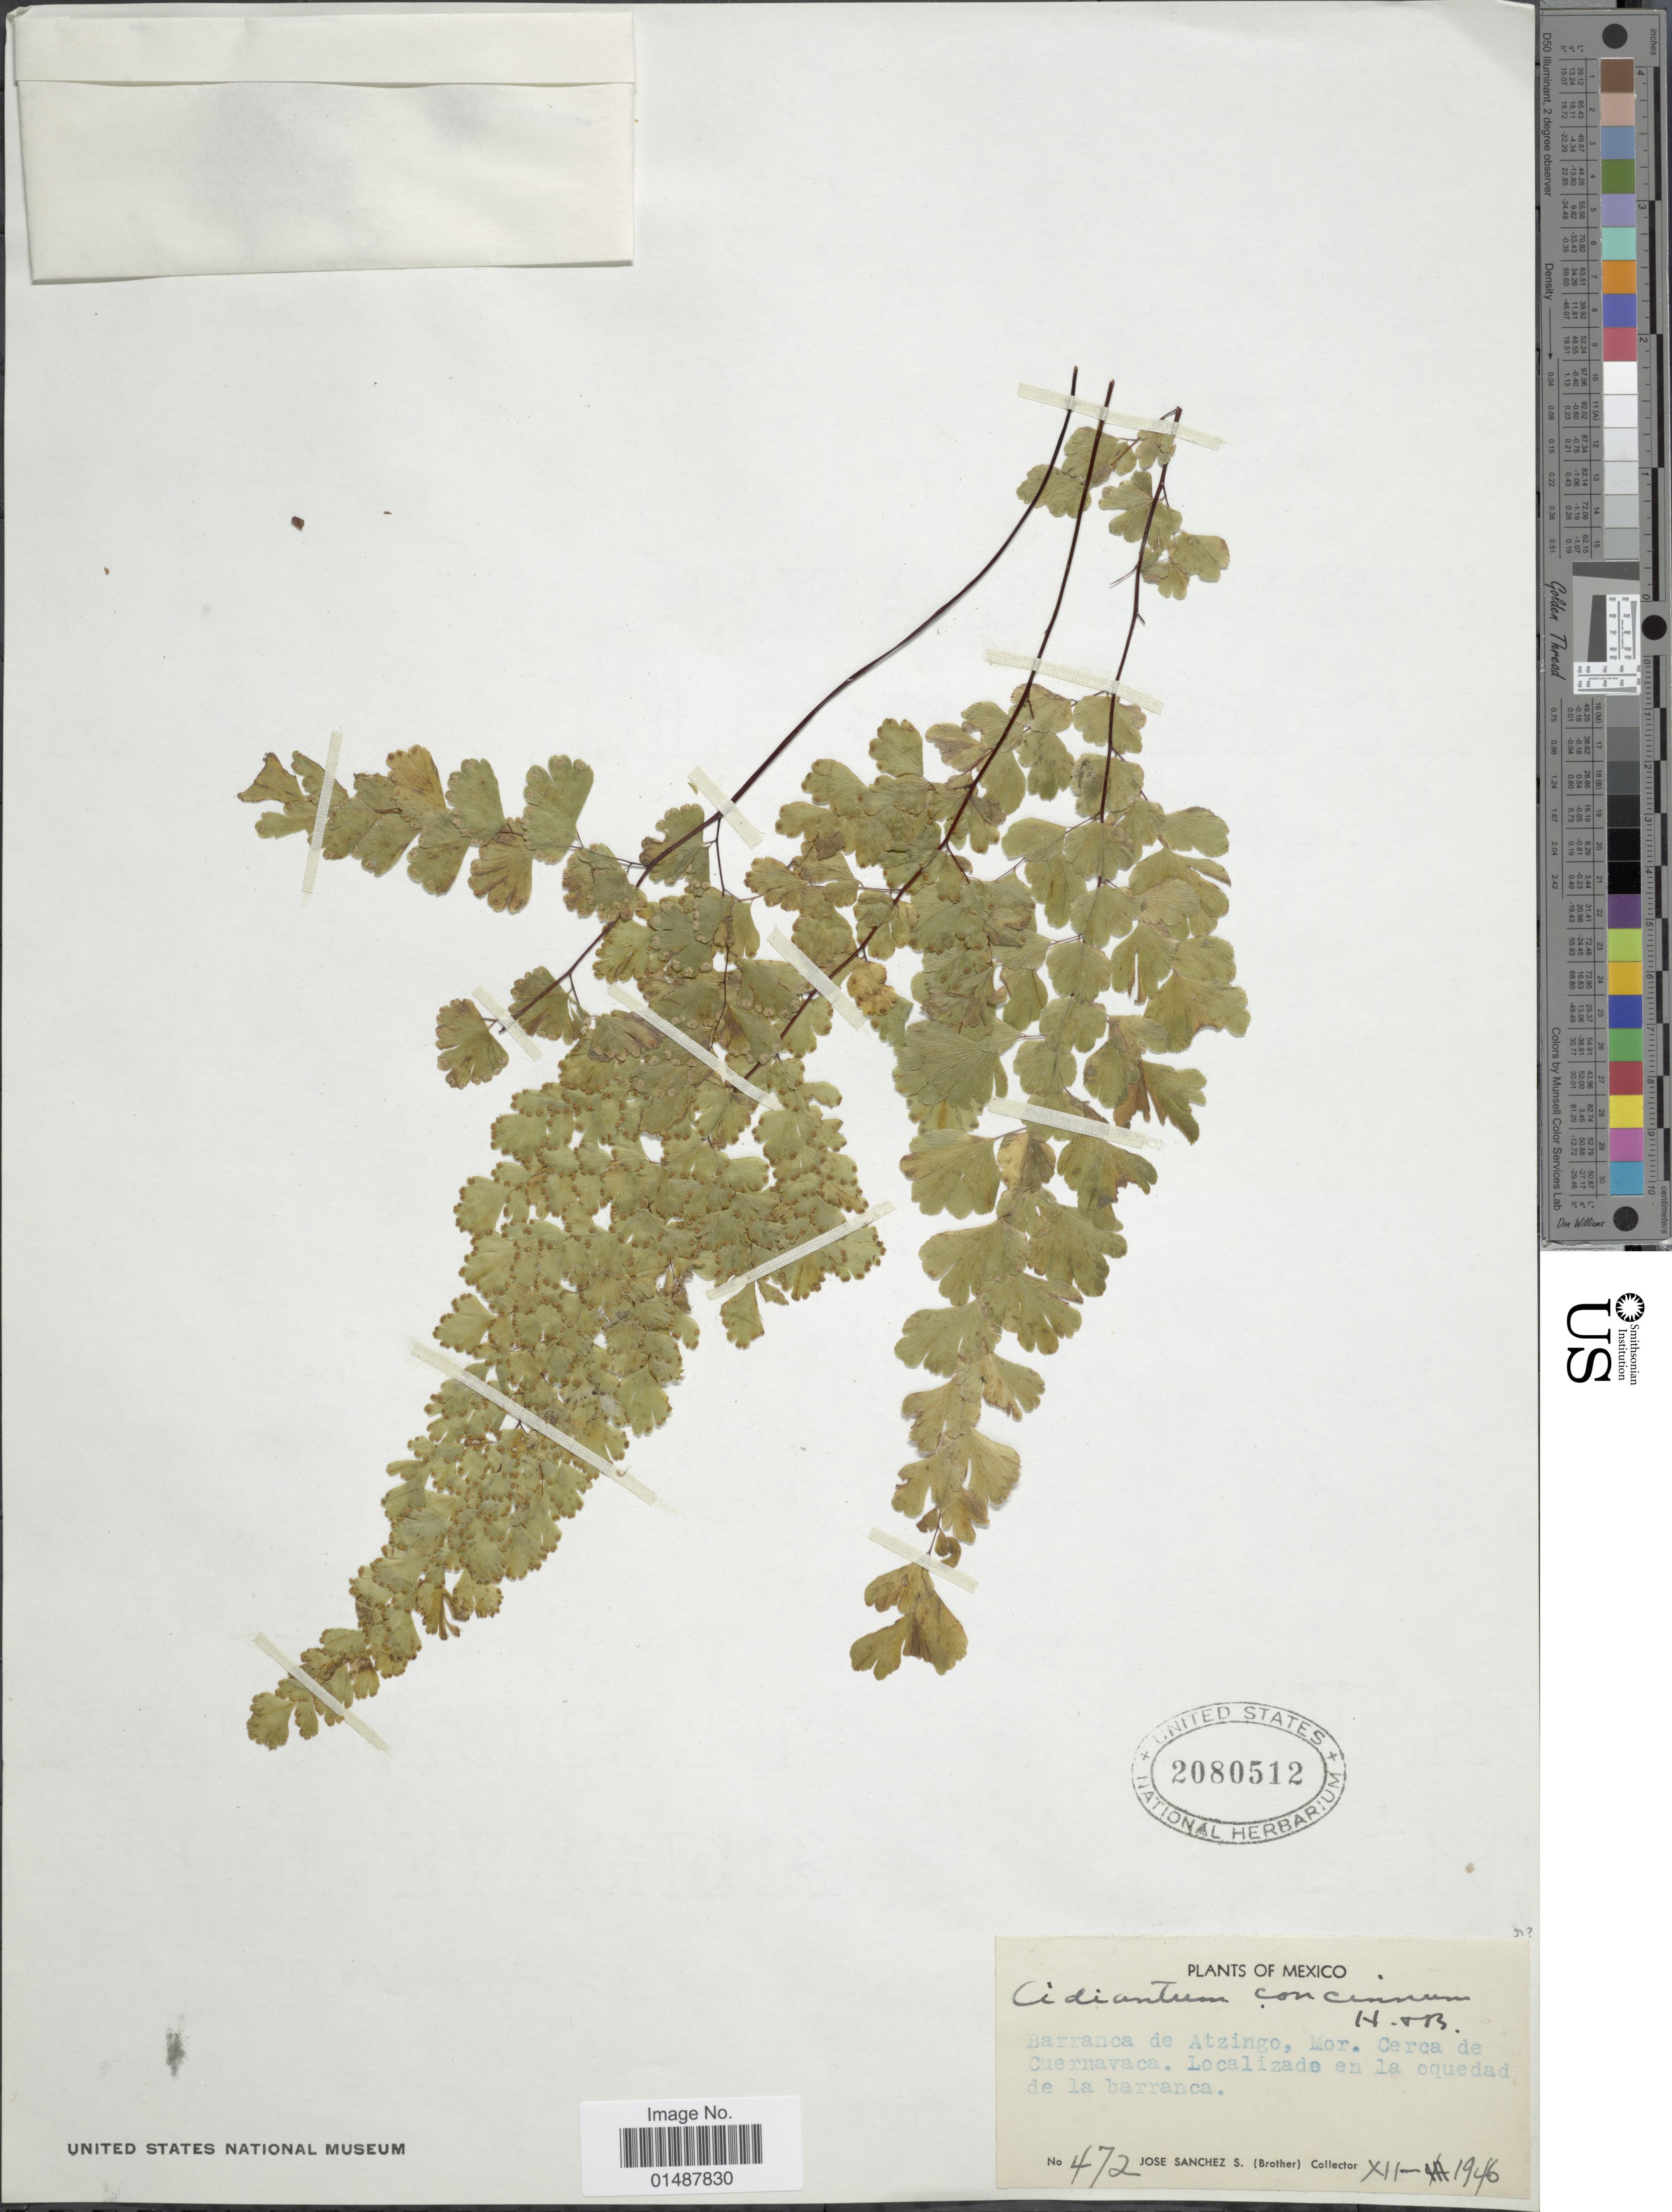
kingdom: Plantae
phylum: Tracheophyta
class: Polypodiopsida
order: Polypodiales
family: Pteridaceae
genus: Adiantum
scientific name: Adiantum concinnum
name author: Humb. & Bonpl. ex Willd.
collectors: J. Sanchez S.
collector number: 472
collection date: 1946-12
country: Mexico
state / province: Morelos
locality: Barranca de Altzingo, Cerca de Cuernavaca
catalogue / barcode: US 2080512